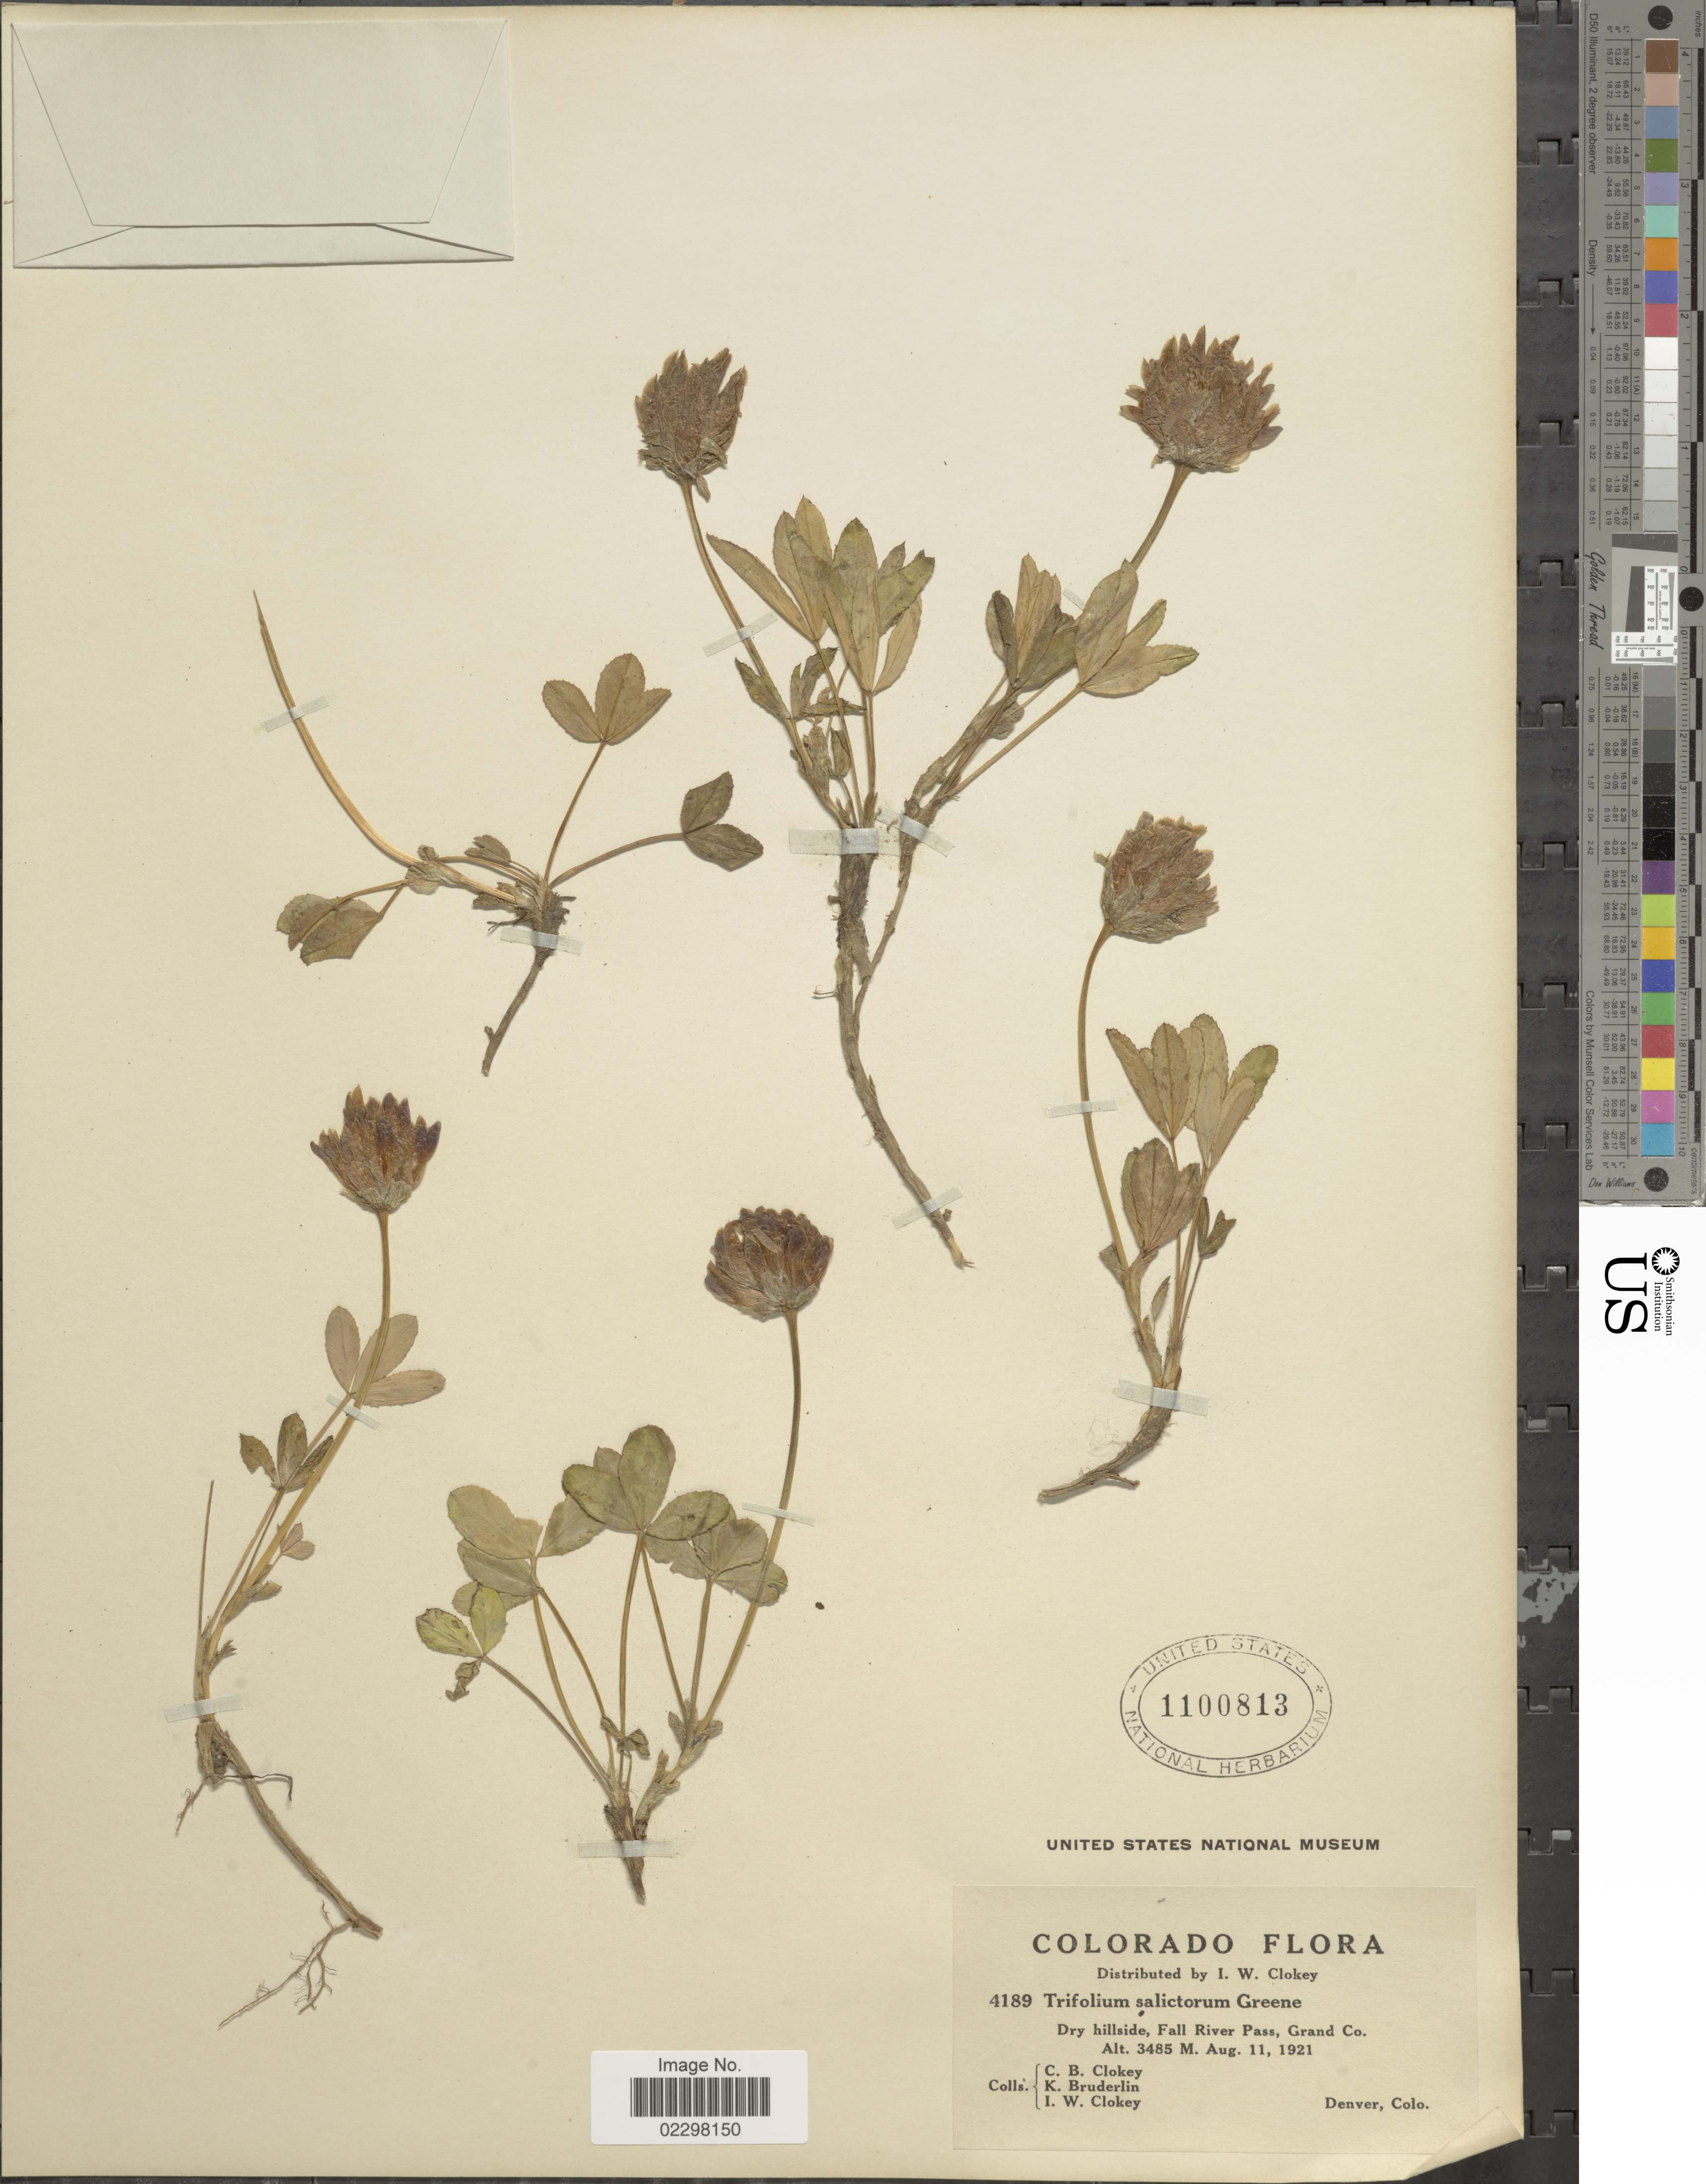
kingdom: Plantae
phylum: Tracheophyta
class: Magnoliopsida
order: Fabales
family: Fabaceae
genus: Trifolium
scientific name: Trifolium salictorum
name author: Greene ex Rydb.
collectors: C. Clokey, K. Bruderlin & I. W. Clokey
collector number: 4189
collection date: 1921-08-11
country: United States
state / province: Colorado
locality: Dry hillside, Fall River Pass, Grand CO., Denver [unsure placement].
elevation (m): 3485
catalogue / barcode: US 1100813